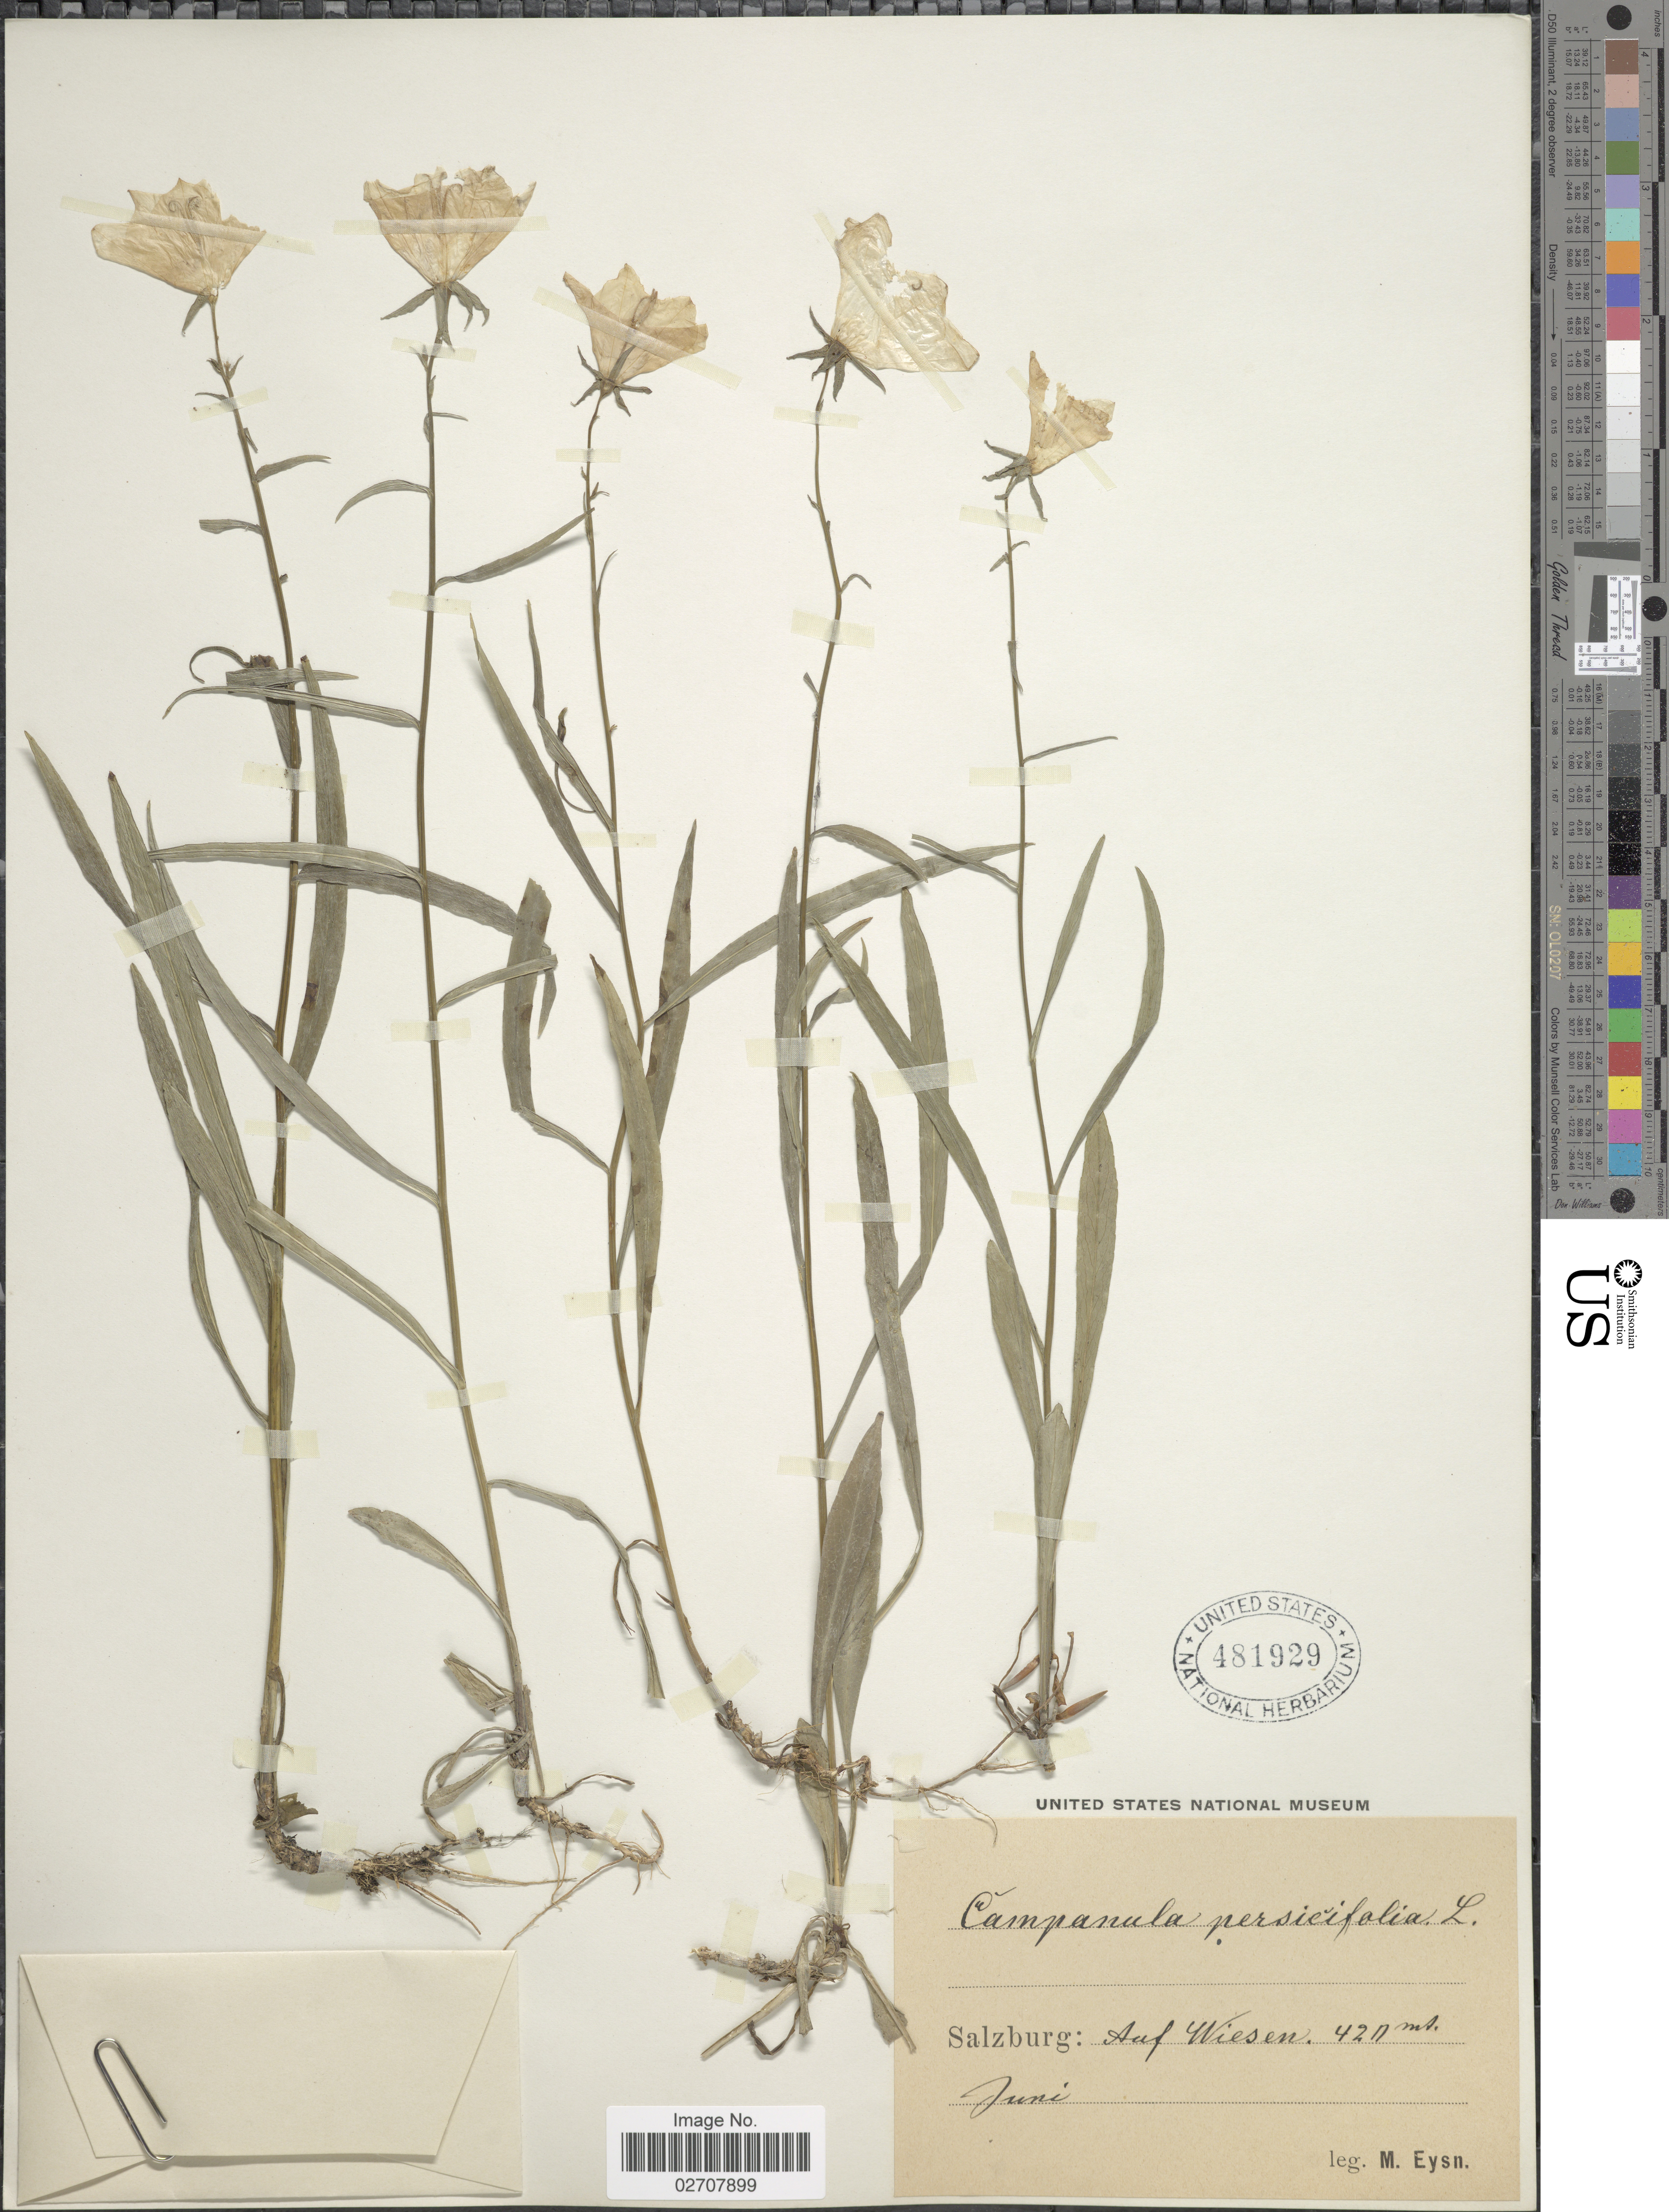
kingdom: Plantae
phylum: Tracheophyta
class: Magnoliopsida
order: Asterales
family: Campanulaceae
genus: Campanula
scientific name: Campanula persicifolia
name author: L.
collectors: M. Eysn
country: Austria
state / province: Salzburg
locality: Auf Wiesen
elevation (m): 420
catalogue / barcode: US 481929